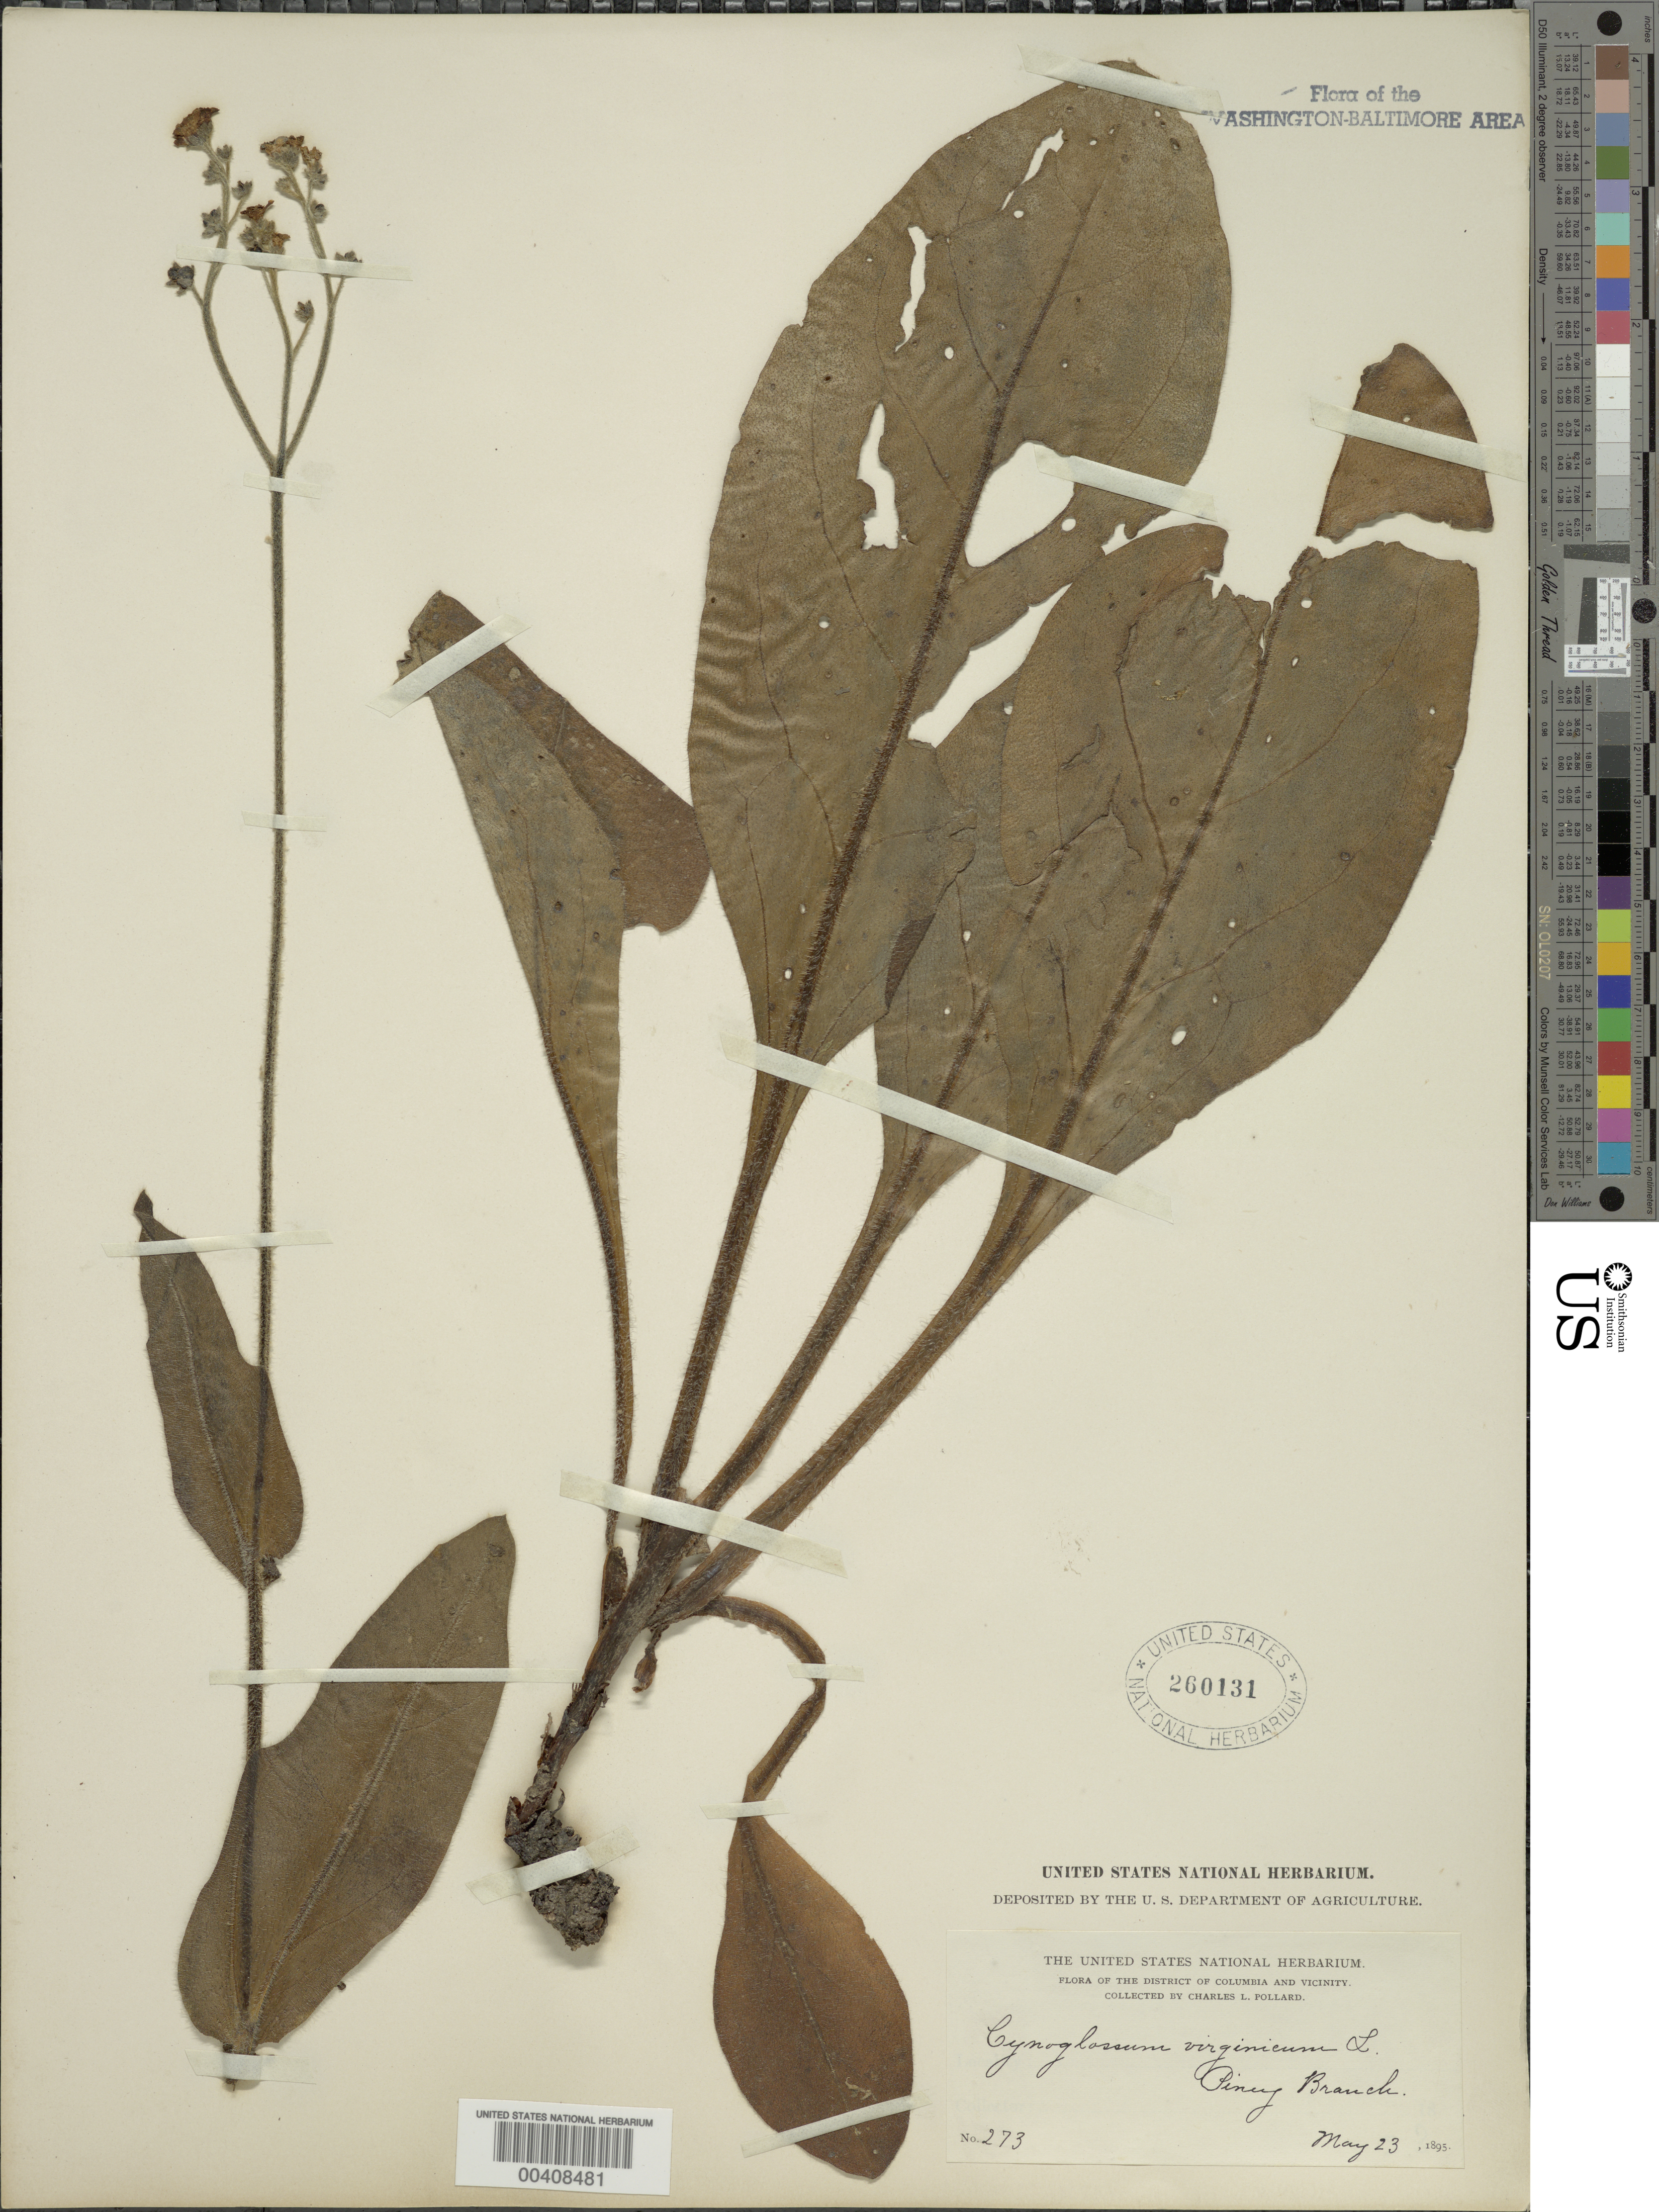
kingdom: Plantae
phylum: Tracheophyta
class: Magnoliopsida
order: Boraginales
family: Boraginaceae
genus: Cynoglossum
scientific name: Cynoglossum virginianum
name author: L.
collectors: C. L. Pollard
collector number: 273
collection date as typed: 23 May 1895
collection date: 1895-05-23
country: United States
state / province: District of Columbia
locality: Piney Branch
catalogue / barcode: US 260131